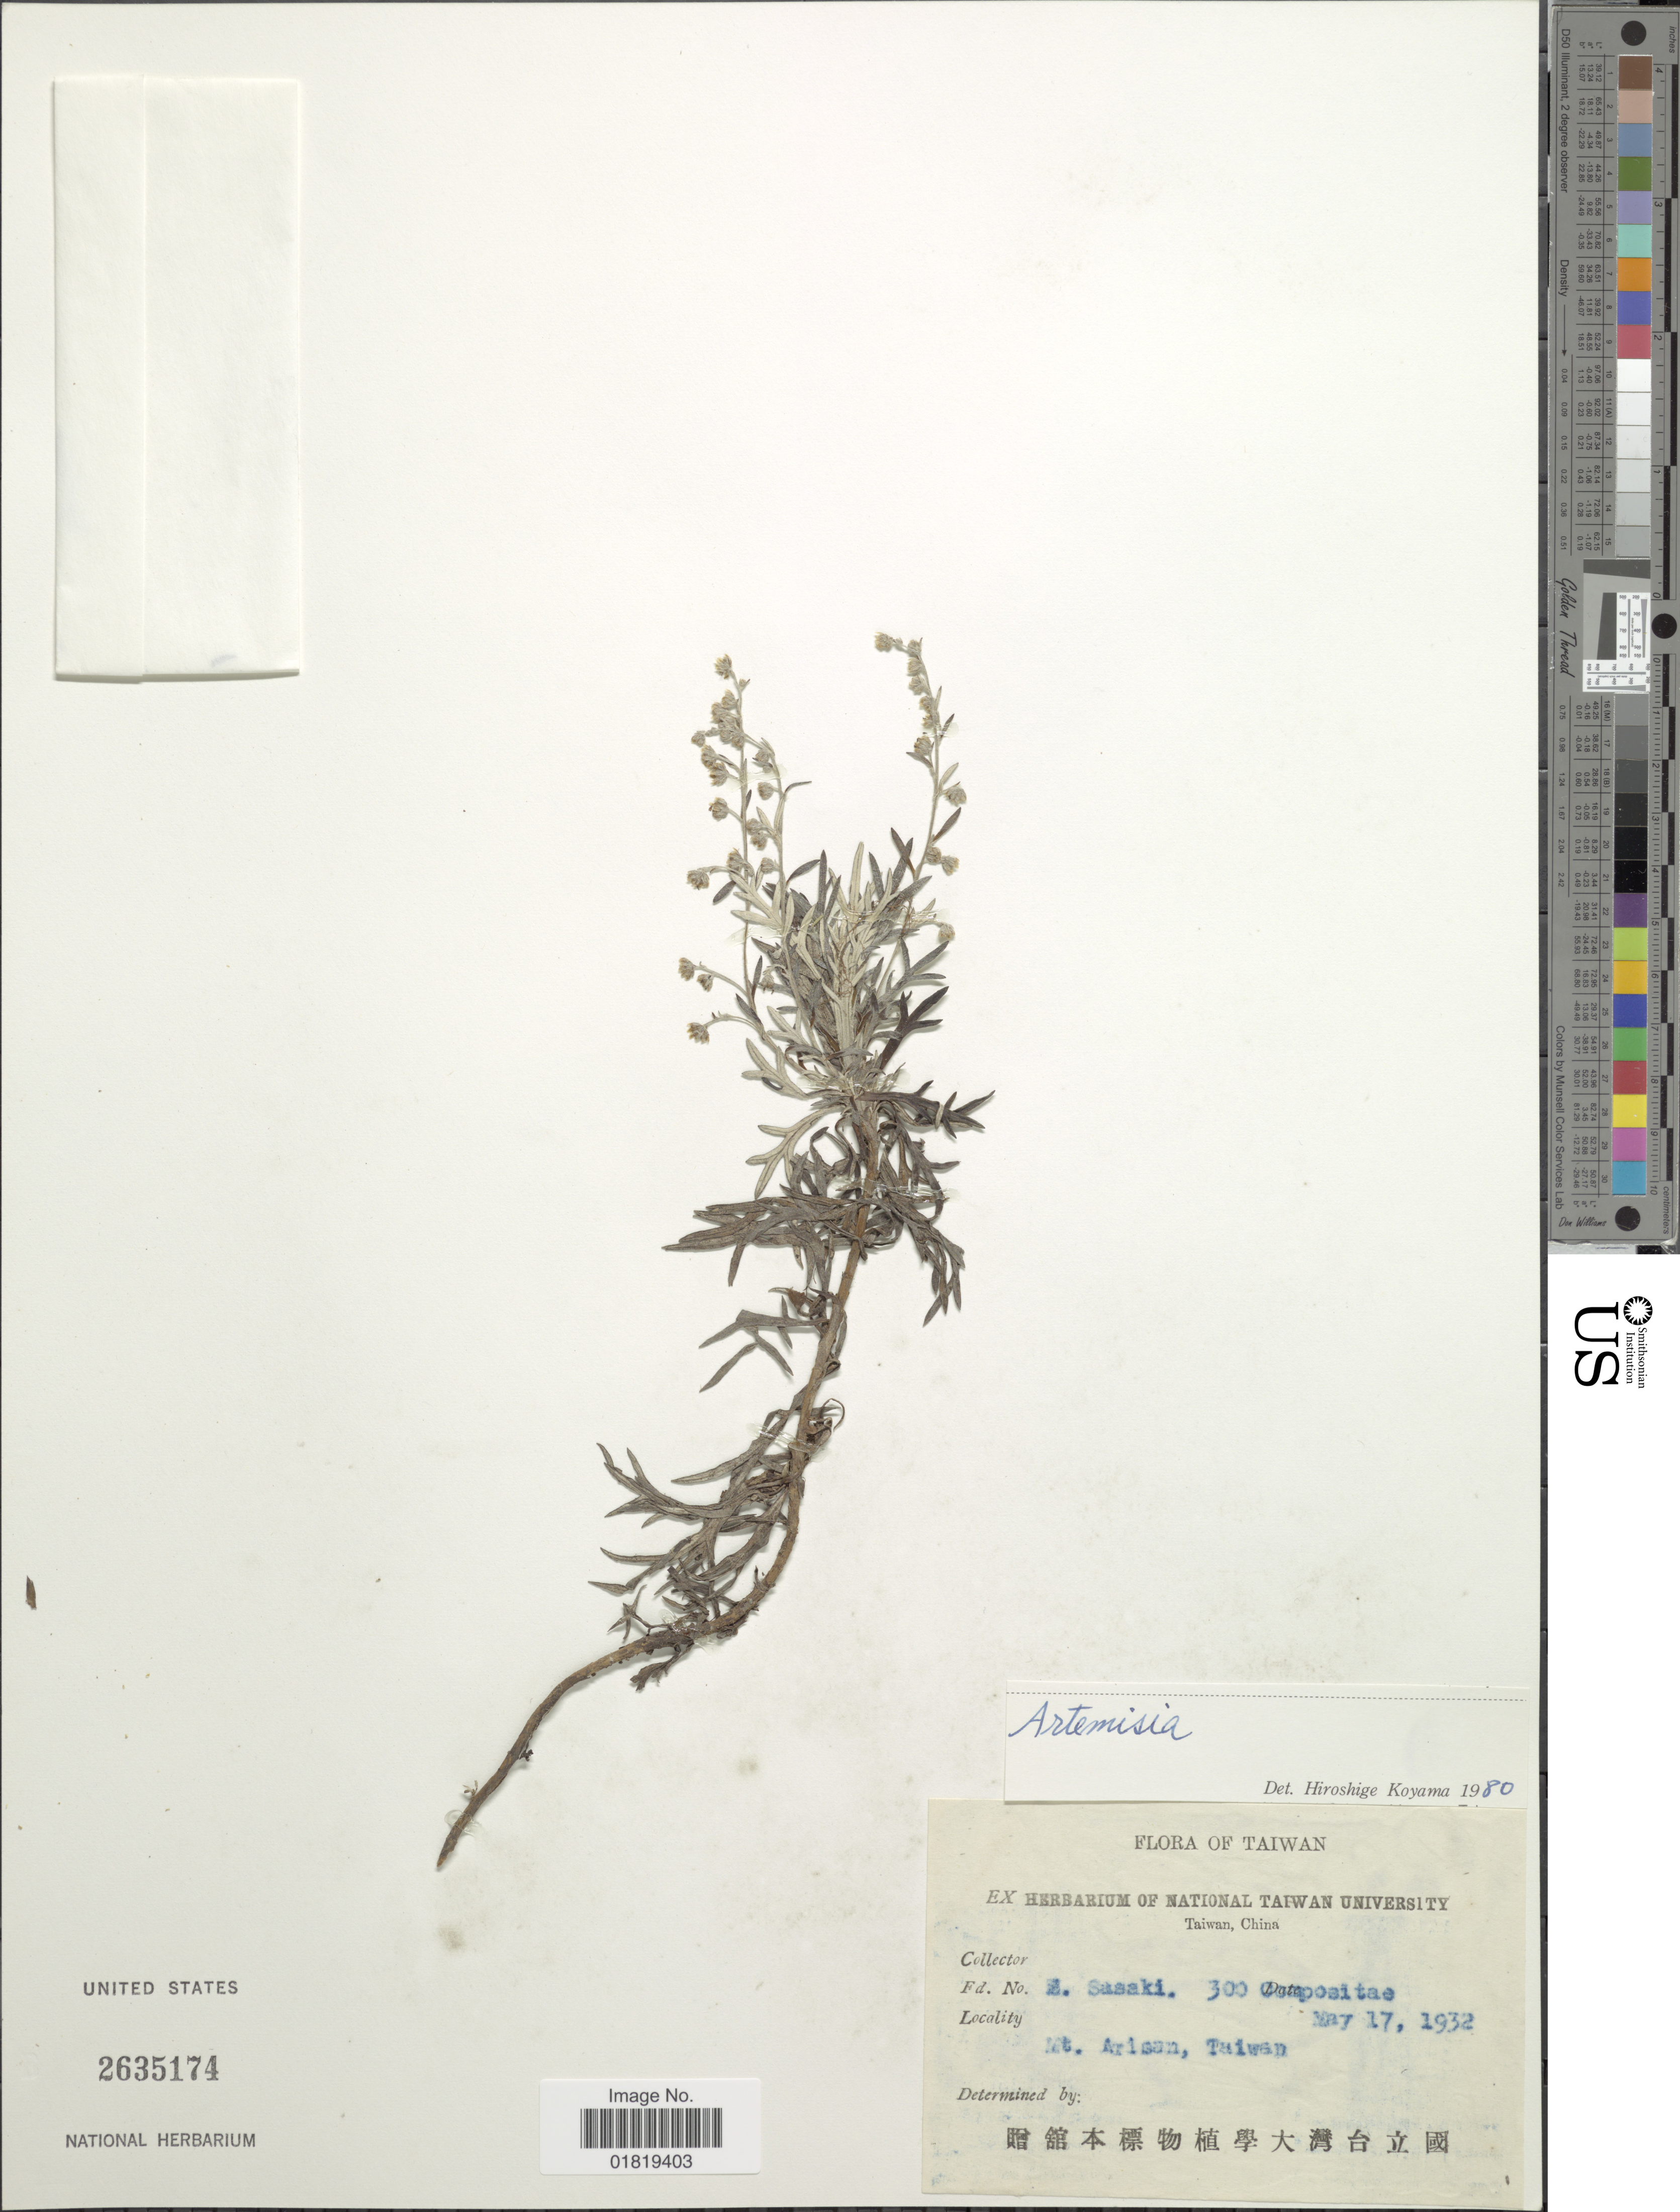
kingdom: Plantae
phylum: Tracheophyta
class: Magnoliopsida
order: Asterales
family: Asteraceae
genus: Artemisia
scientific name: Artemisia sp.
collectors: S. Sasaki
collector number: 300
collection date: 1932-05-17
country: Taiwan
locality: Mt. Arisan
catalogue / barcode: US 2635174